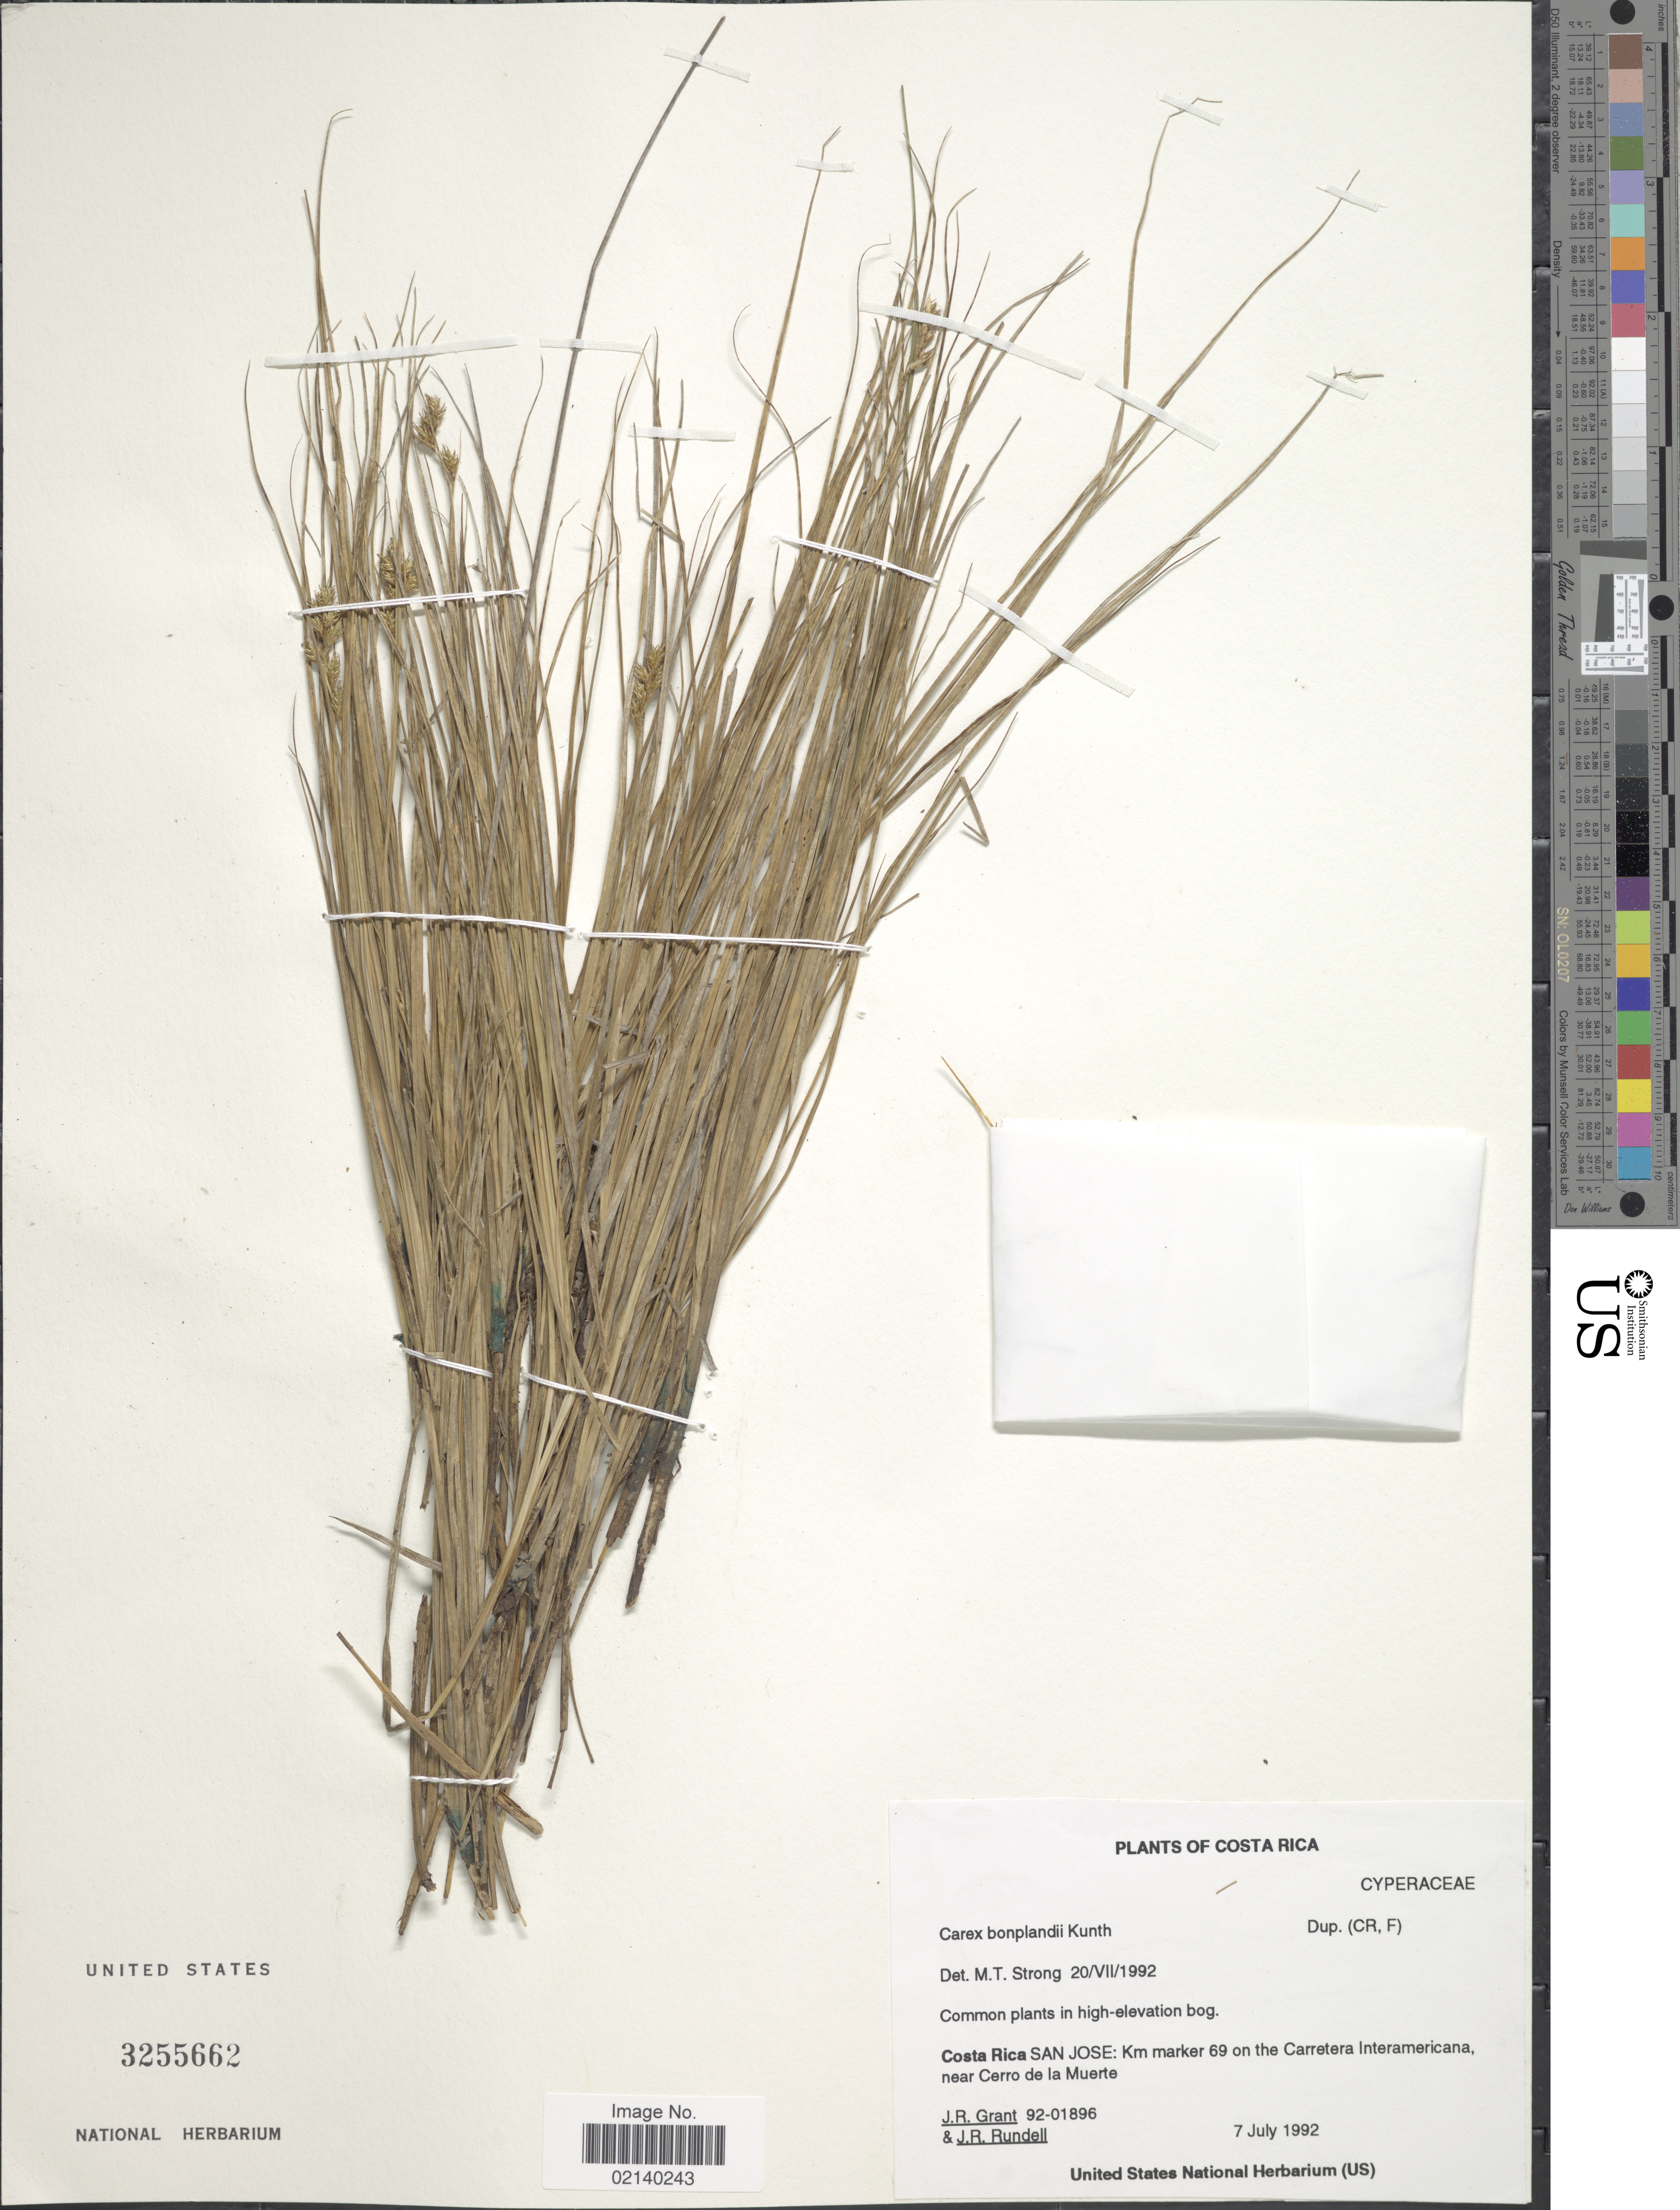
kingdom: Plantae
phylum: Tracheophyta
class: Liliopsida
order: Poales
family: Cyperaceae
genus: Carex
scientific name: Carex bonplandii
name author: Kunth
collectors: J. Grant & J. R. Rundell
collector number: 92-01896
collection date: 1992-07-07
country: Costa Rica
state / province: San José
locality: Km marker 69 on the Carretera Interamericana, near Cerro de la Muerte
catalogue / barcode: US 3255662